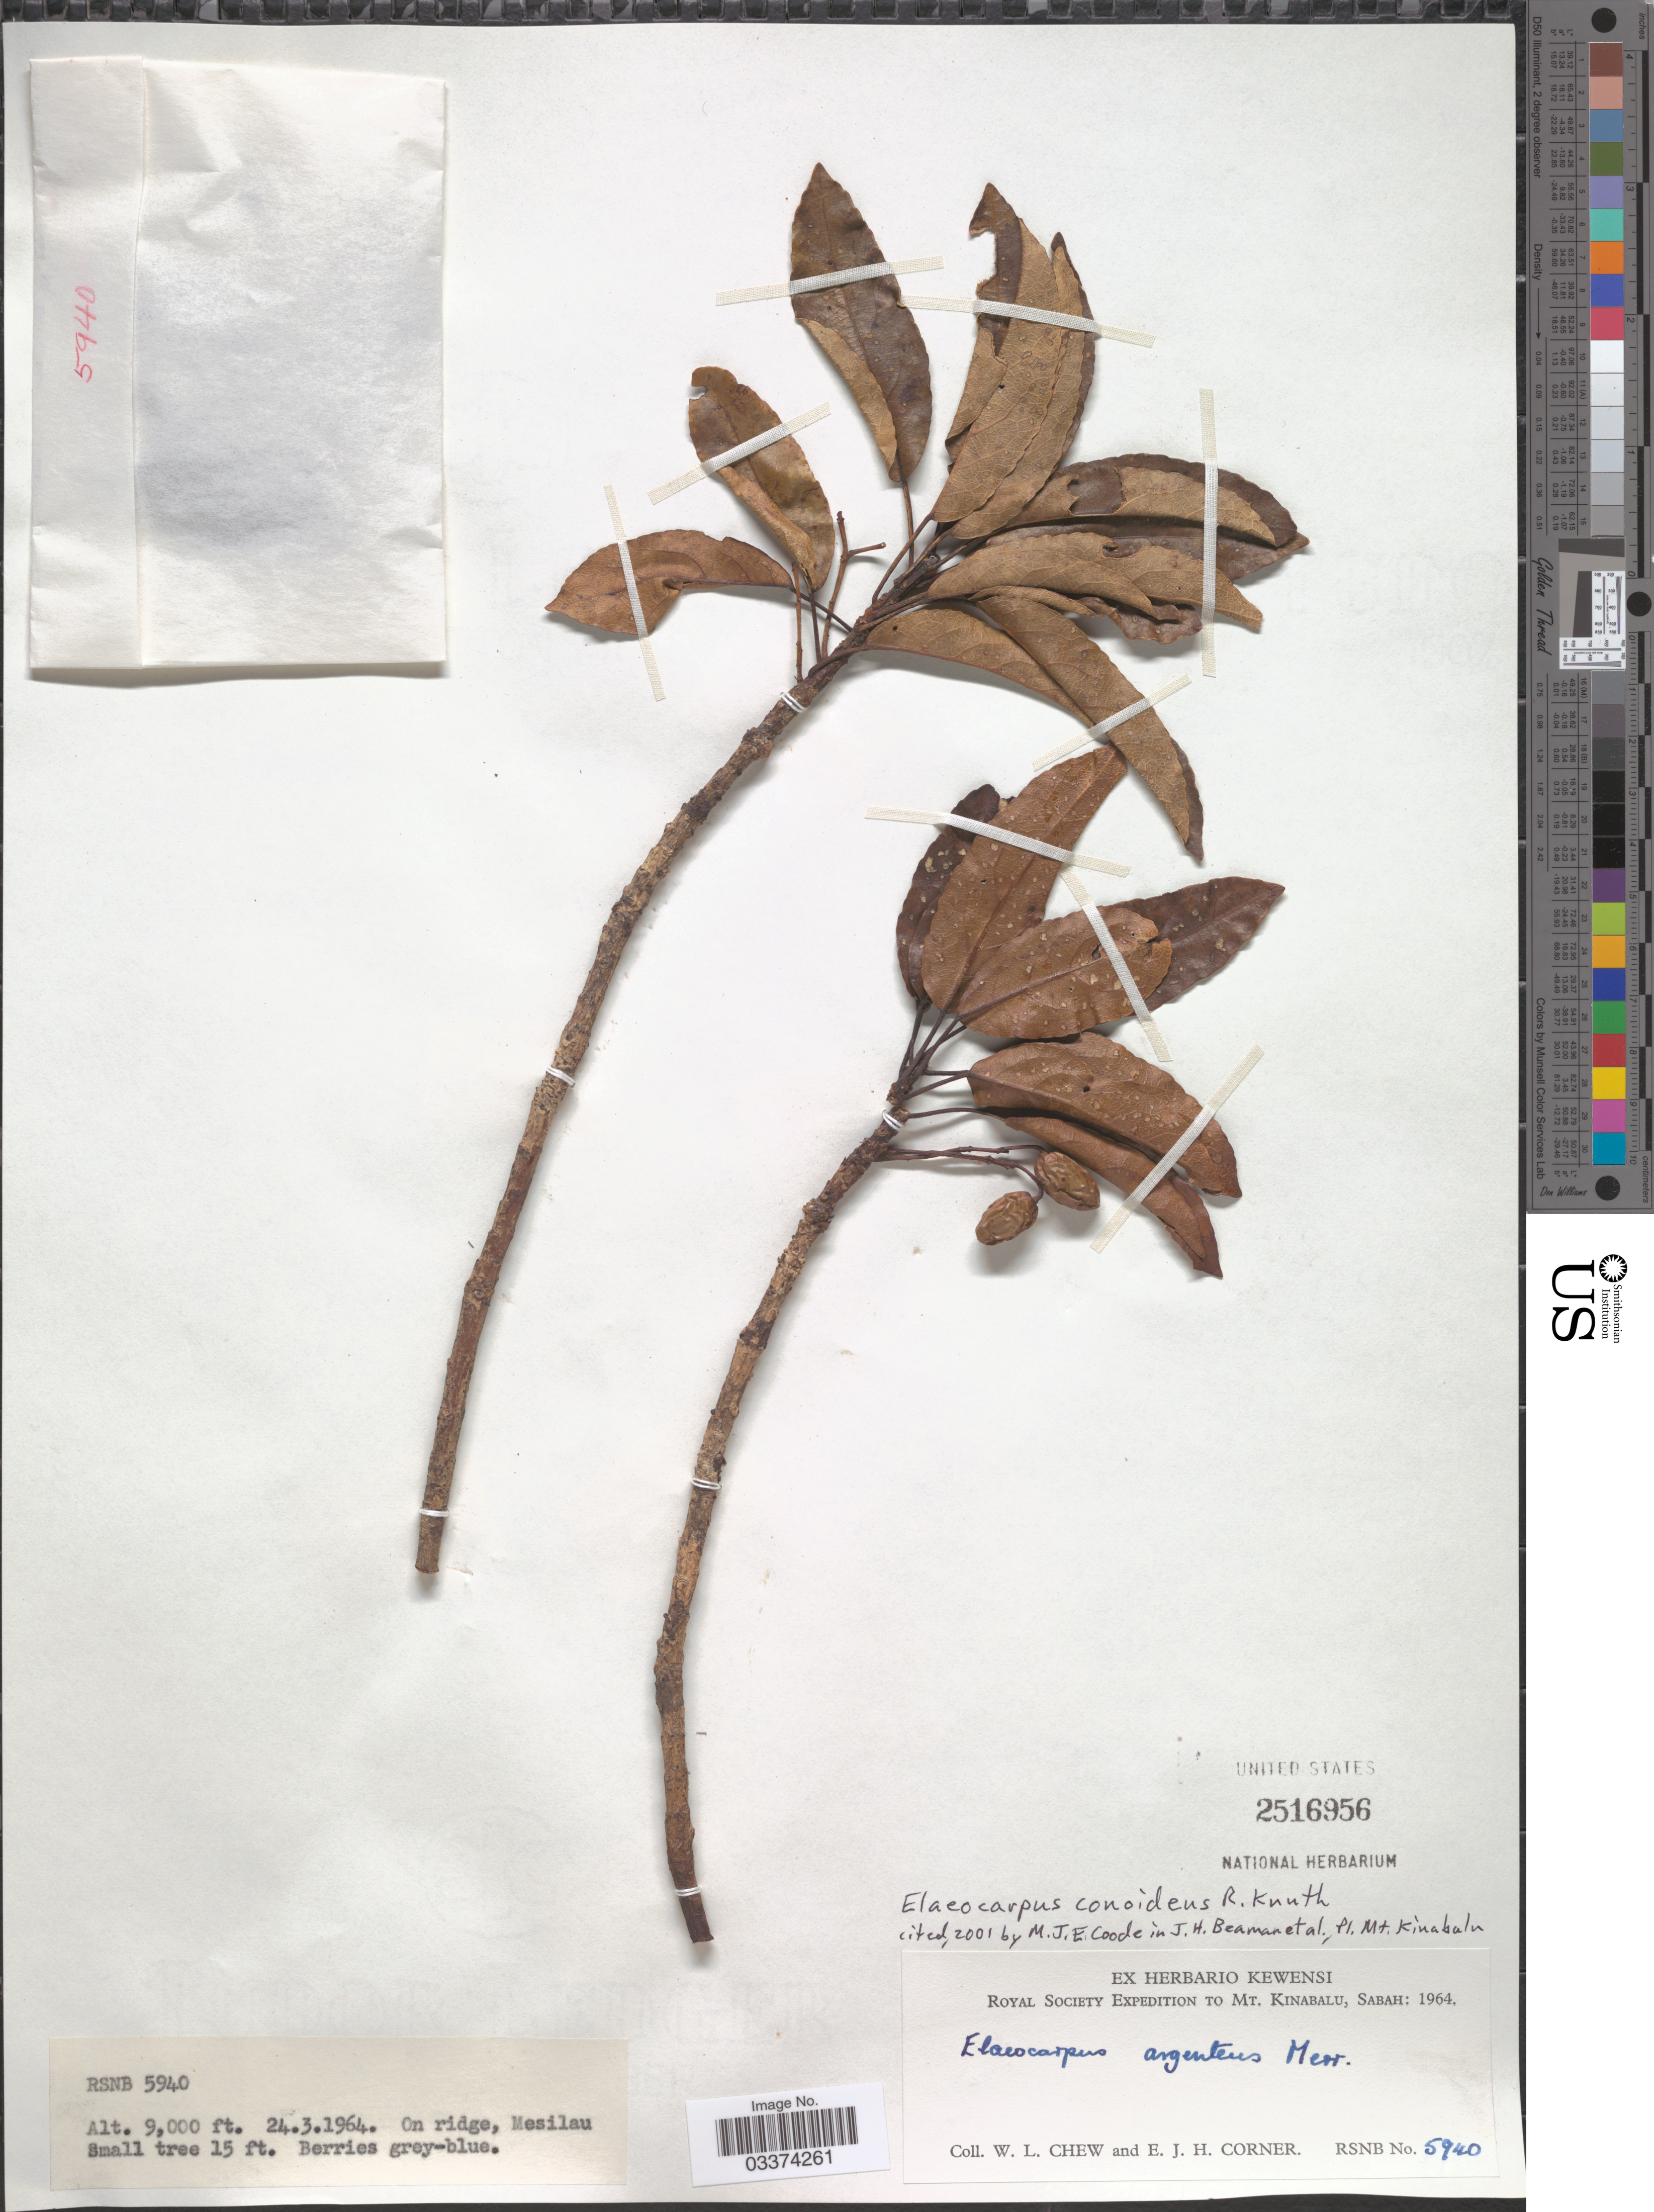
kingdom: Plantae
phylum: Tracheophyta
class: Magnoliopsida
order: Oxalidales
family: Elaeocarpaceae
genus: Elaeocarpus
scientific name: Elaeocarpus conoideus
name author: Knuth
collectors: W. Chew & E. Corner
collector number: RSNB 5940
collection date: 1964-03-24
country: Malaysia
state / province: Sabah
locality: Mt. Kinabalu. On ridge, Mesilau.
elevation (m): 2743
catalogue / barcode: US 2516956